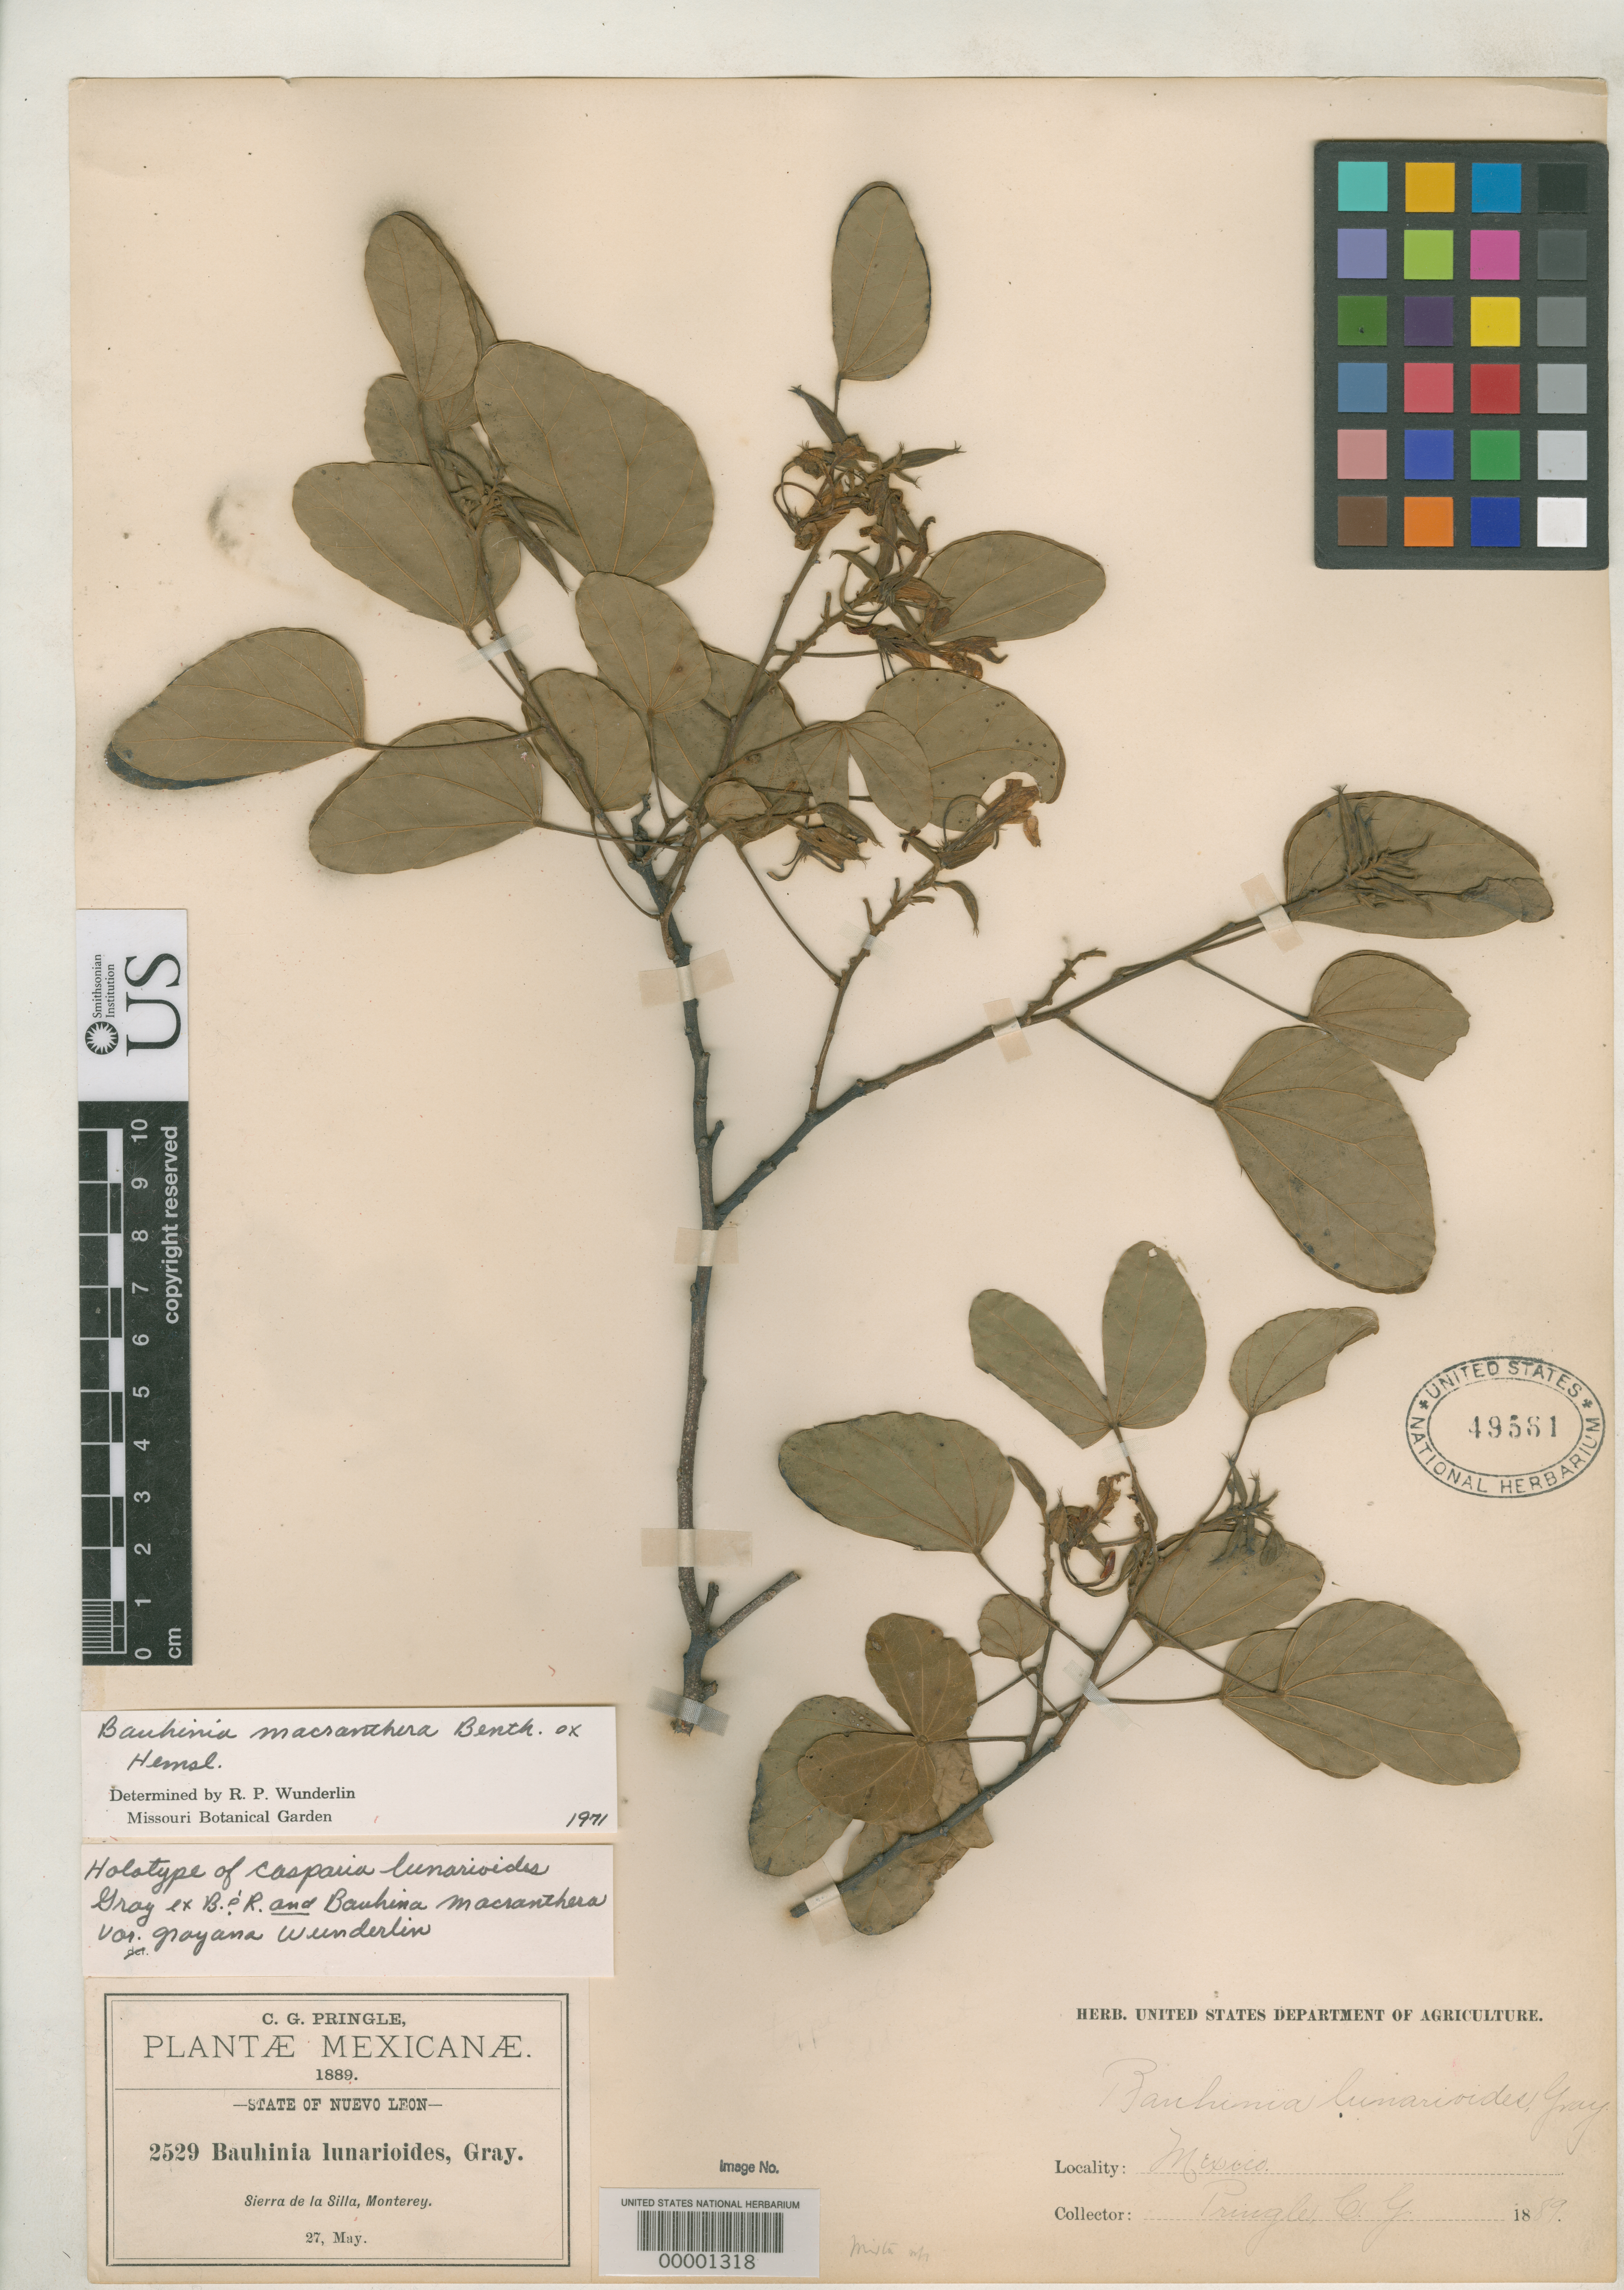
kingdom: Plantae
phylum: Tracheophyta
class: Magnoliopsida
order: Fabales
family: Fabaceae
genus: Casparia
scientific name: Casparia lunarioides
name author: A. Gray ex Britton & Rose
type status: Type Collection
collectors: C. G. Pringle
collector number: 2529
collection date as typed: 27 May 1889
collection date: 1889-05-27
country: Mexico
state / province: Nuevo León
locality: Sierra de La Silla, Monterrey.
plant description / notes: Wunderlin (1967) published his name as a nom. nov., but cited both Bauhinia lunarioides A. Gray ex S. Watson (which he considered a nom. nud., but was validated by reference to an earlier description and cites a Parry collection; apparently Parry 290a at GH) and Casparia lunarioides A. Gray ex Britton & Rose, described as a sp. nov. and typified by Pringle 2529. US has 2 duplicates of the Pringle collection, filed under different names (& one annotated as holotype by Wunderlin!) For further discussion, see Wunderlin 1976, Bauhinia lunarioides: a misapplied name. Rhodora 78(815): 546–548 [TL/DR: Bauhinia lunarioides A. Gray ex S. Watson and Casparia lunarioides A. Gray ex Britton & Rose are based on different types, and represent entirely different taxa]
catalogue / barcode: US 49561